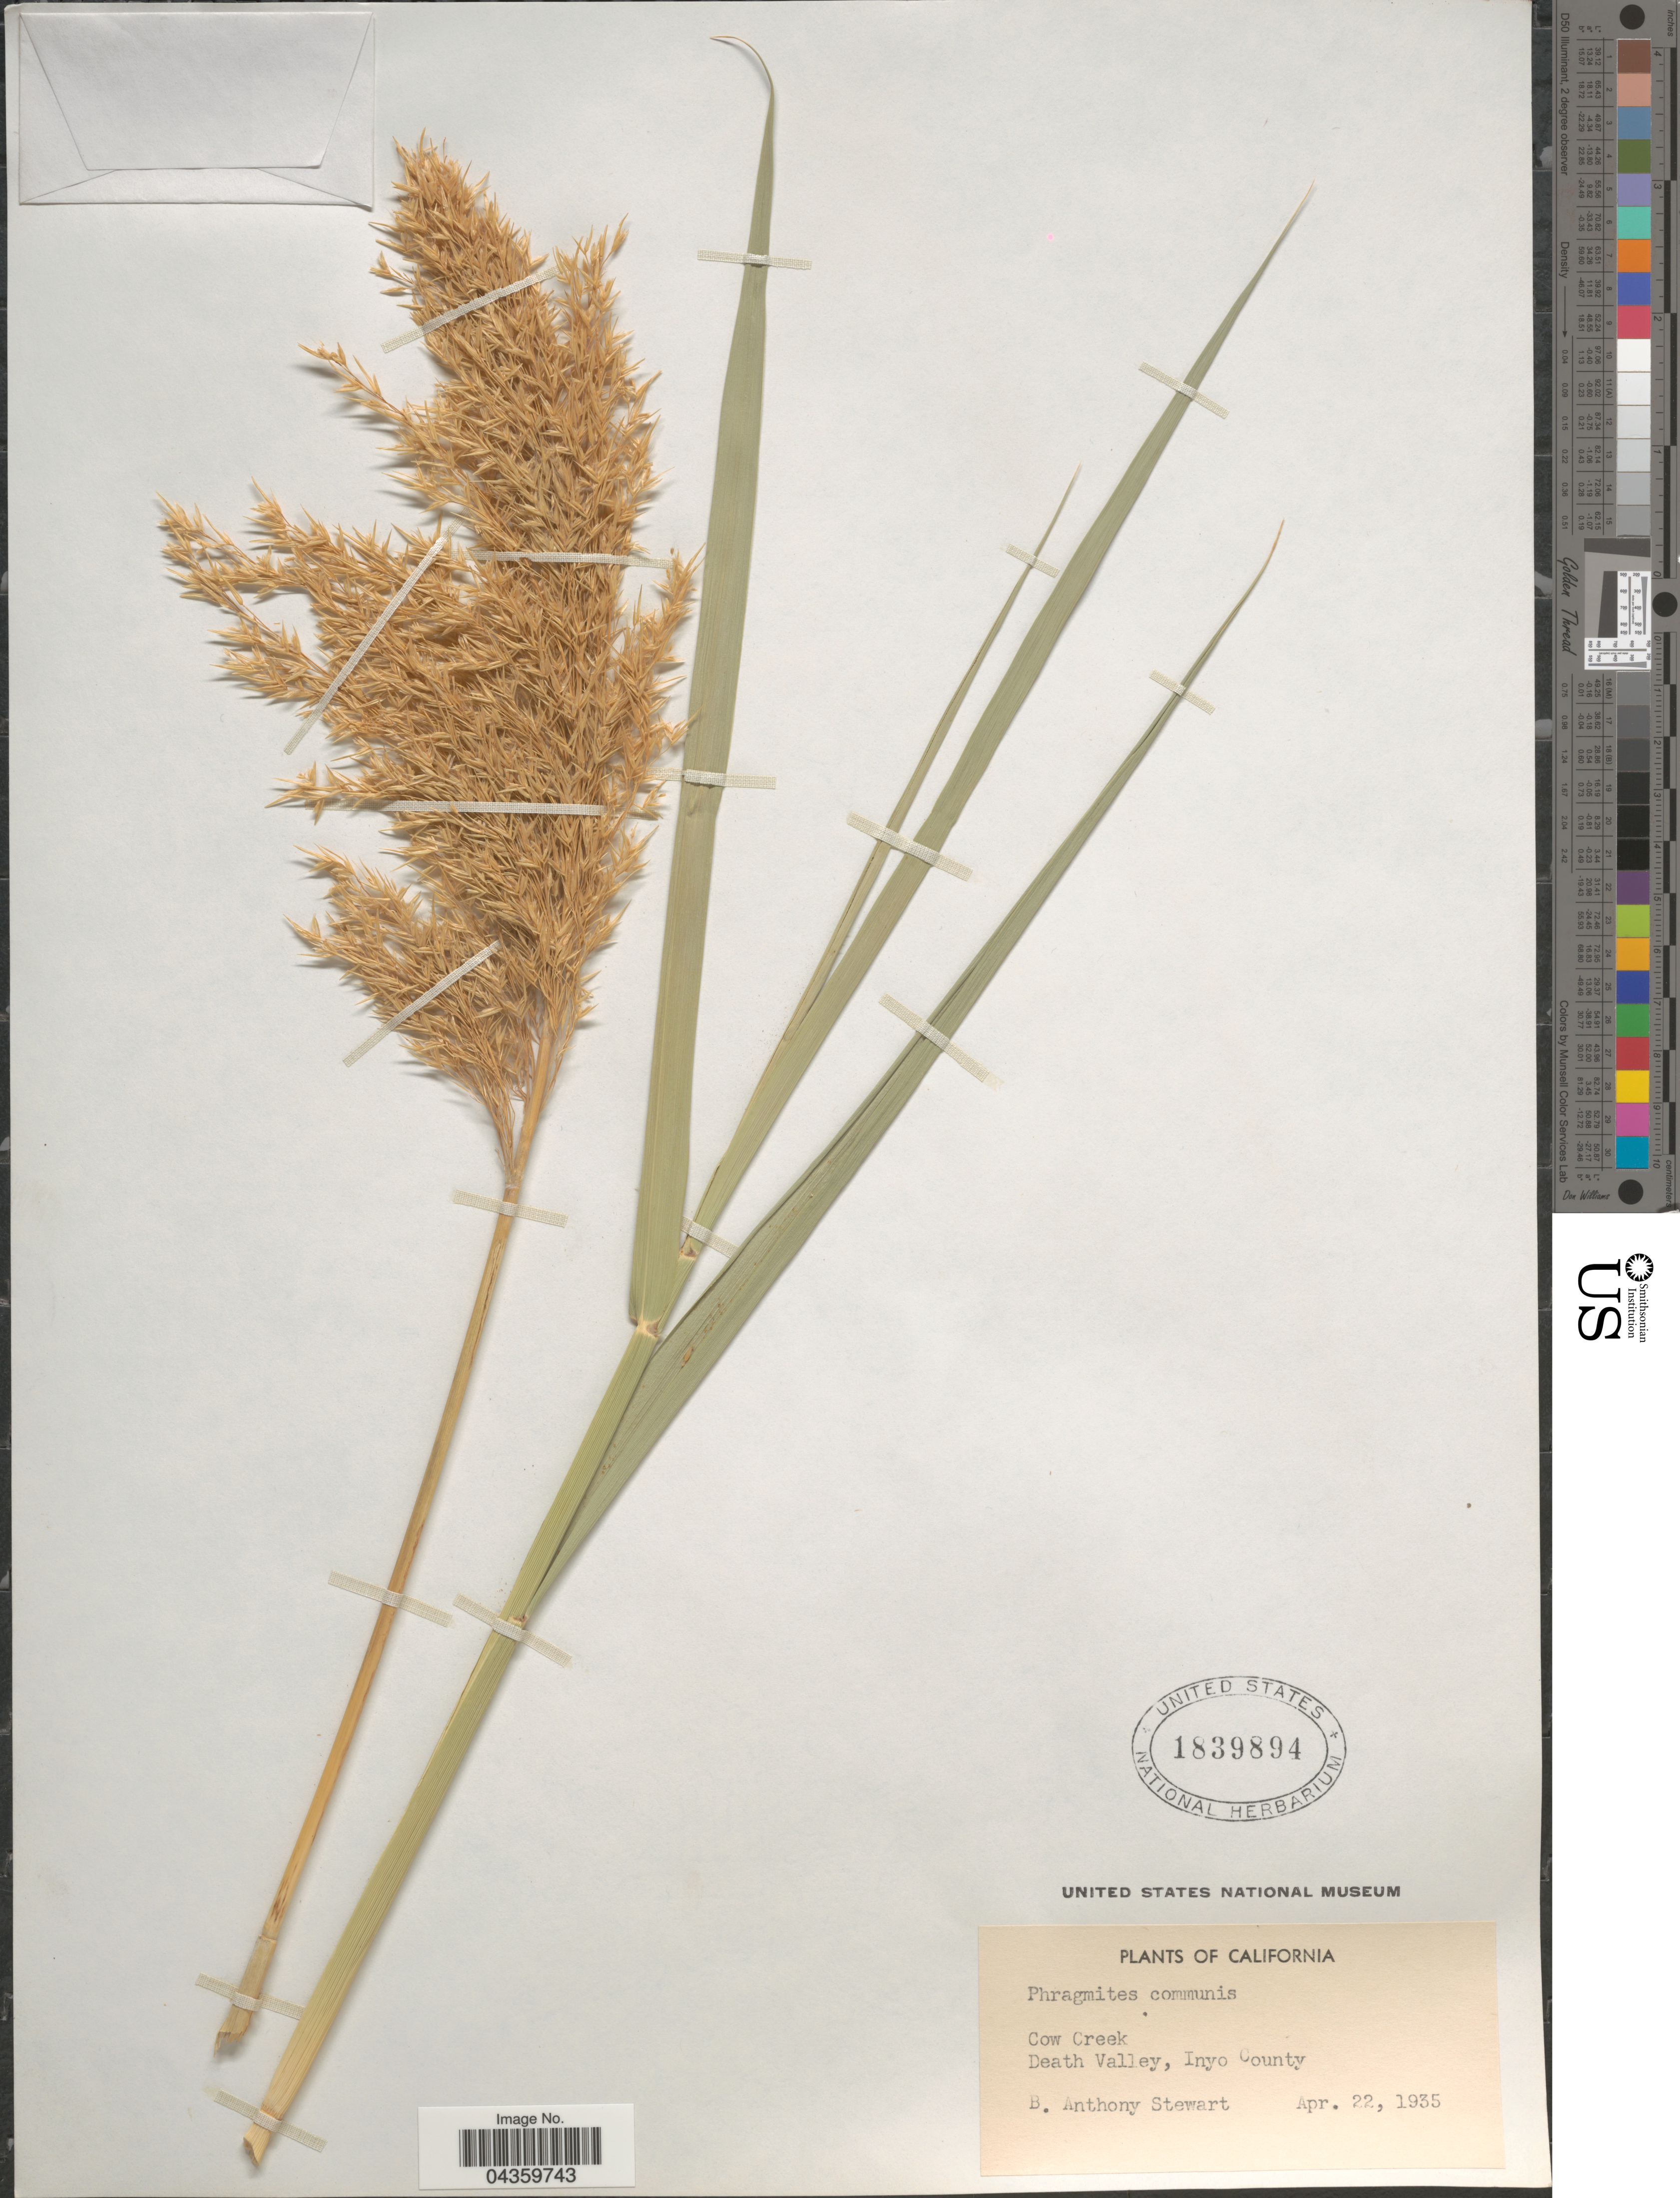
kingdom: Plantae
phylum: Tracheophyta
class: Liliopsida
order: Poales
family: Poaceae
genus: Phragmites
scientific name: Phragmites australis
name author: (Cav.) Trin. ex Steud.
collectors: B. Stewart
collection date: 1935-04-22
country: United States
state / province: California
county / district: Inyo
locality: Cow Creek. Death Valley, Inyo County.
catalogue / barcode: US 1839894